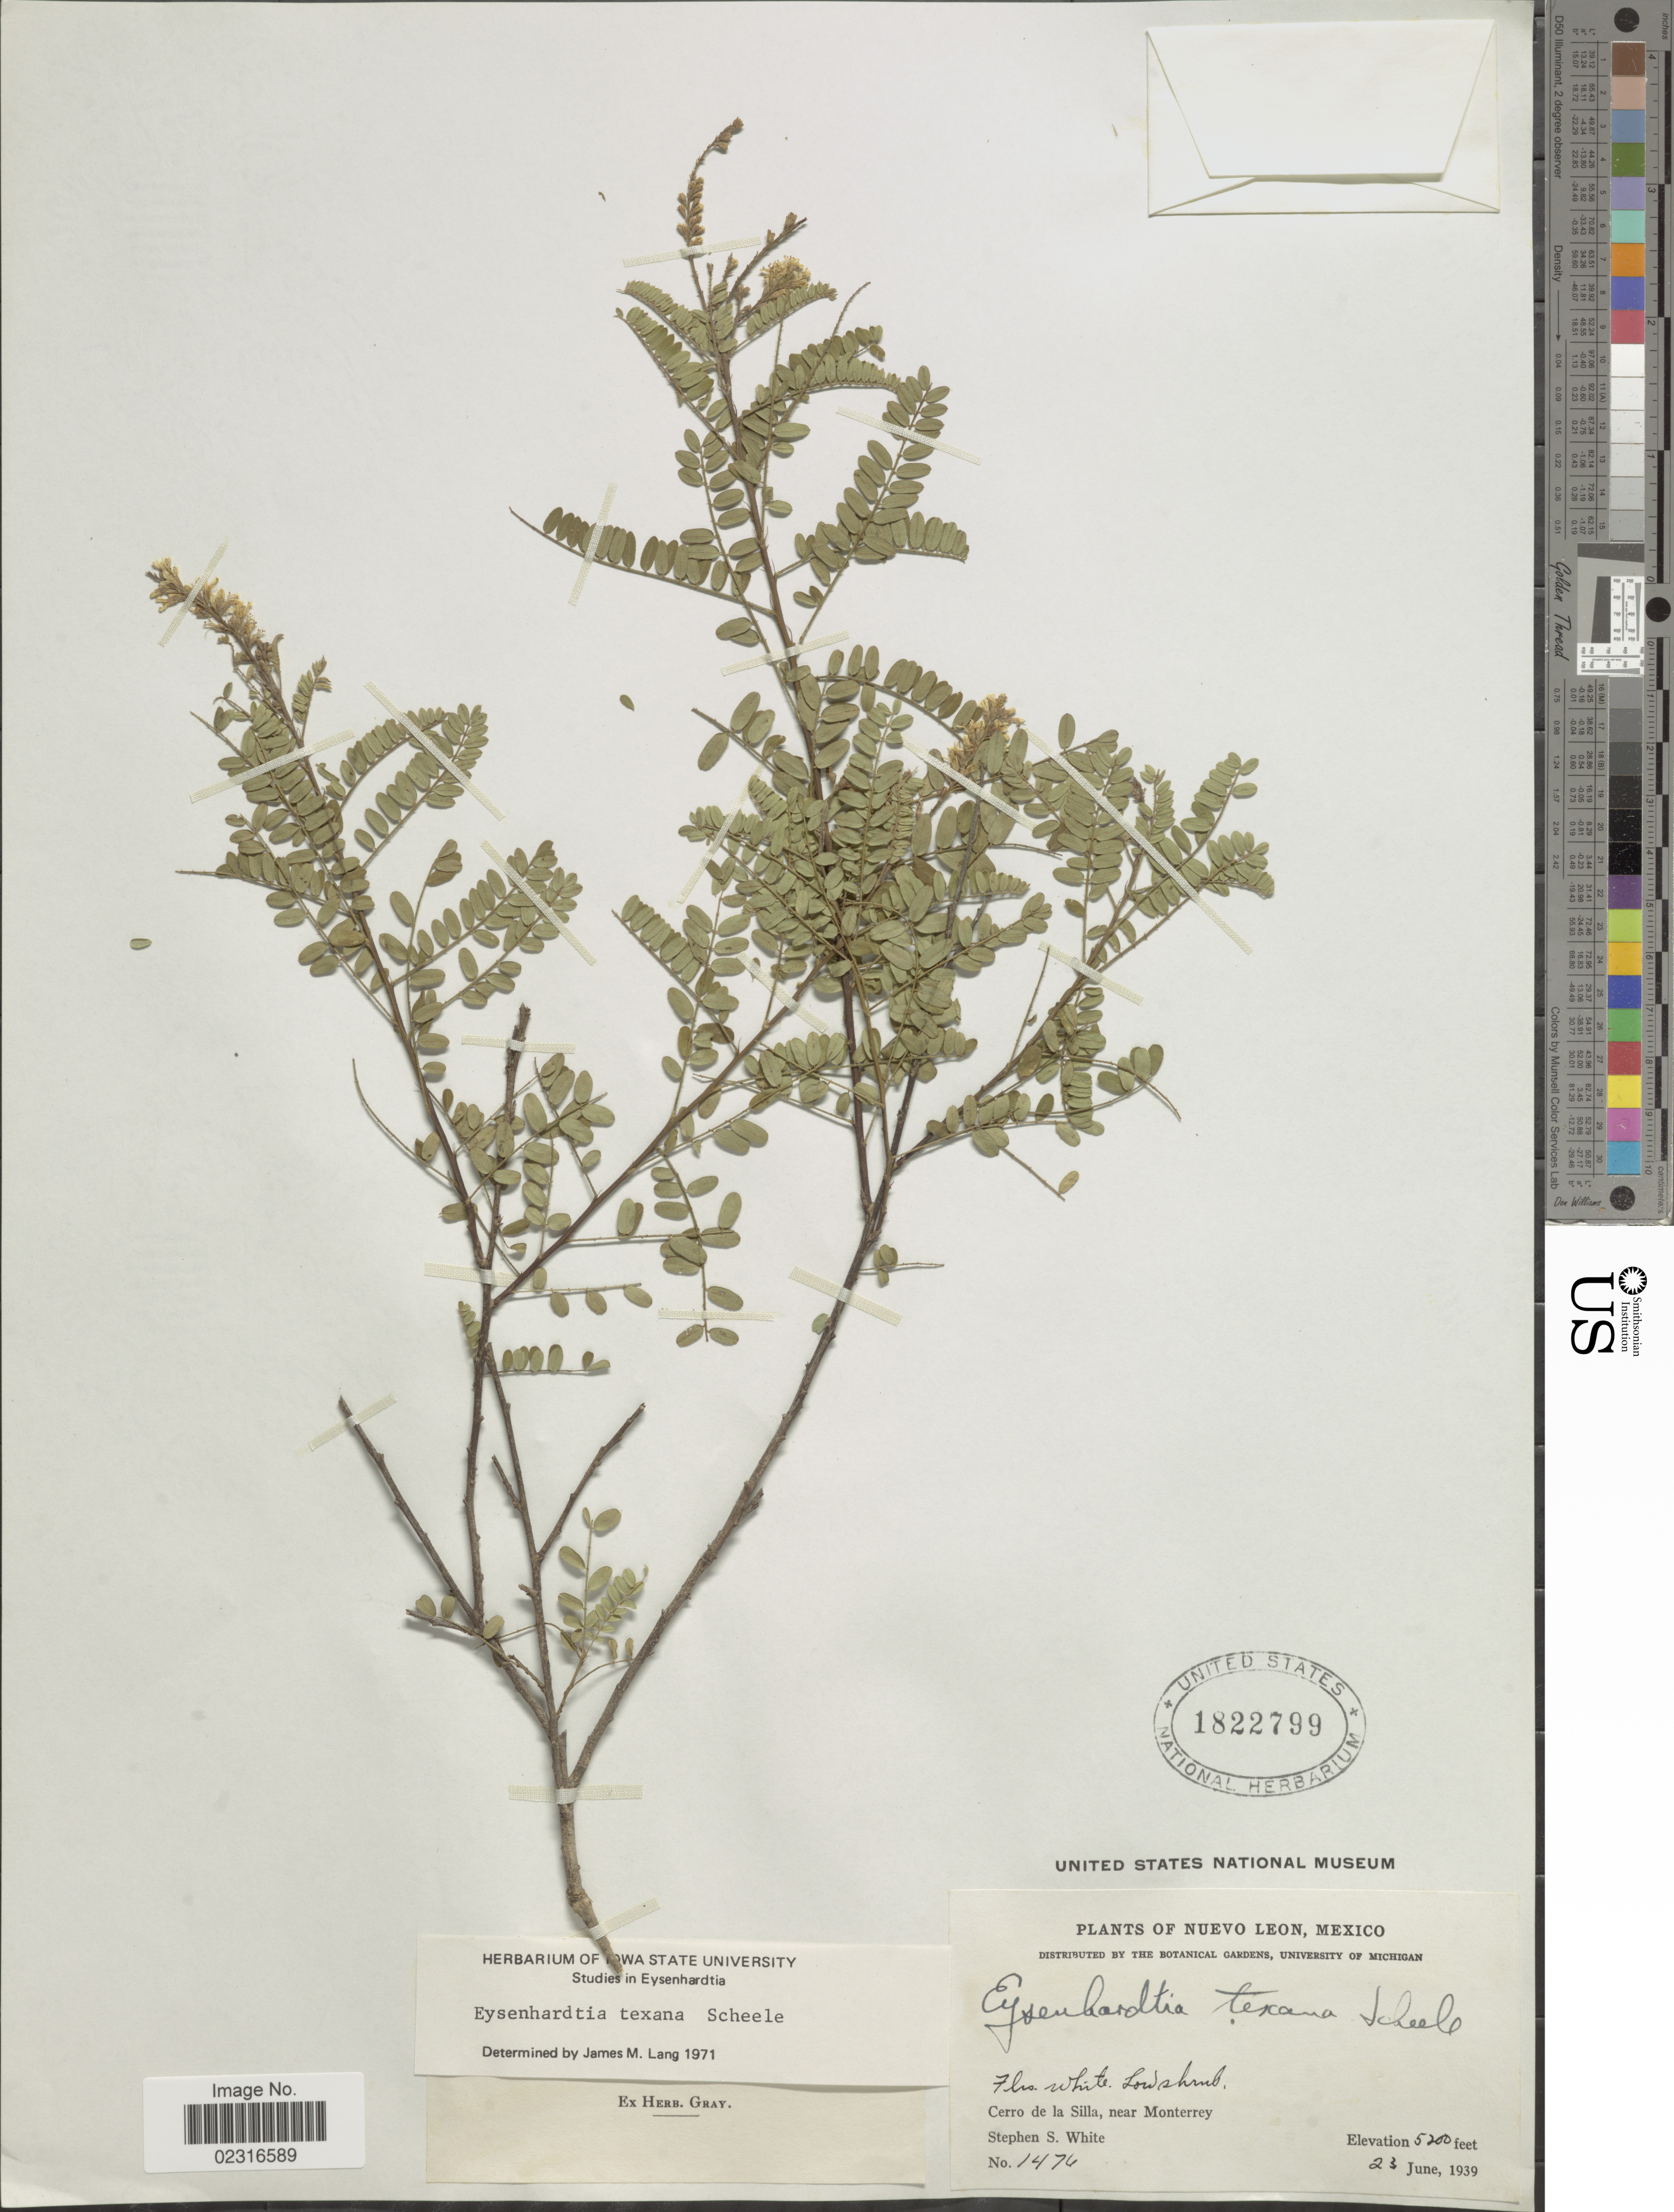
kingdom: Plantae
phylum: Tracheophyta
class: Magnoliopsida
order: Fabales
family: Fabaceae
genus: Eysenhardtia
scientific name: Eysenhardtia texana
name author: Scheele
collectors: S. S. White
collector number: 1474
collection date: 1939-06-23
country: Mexico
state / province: Nuevo León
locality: Nuevo Leon. Cerro de la Silla, near Monterrey.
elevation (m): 1585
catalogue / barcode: US 1822799